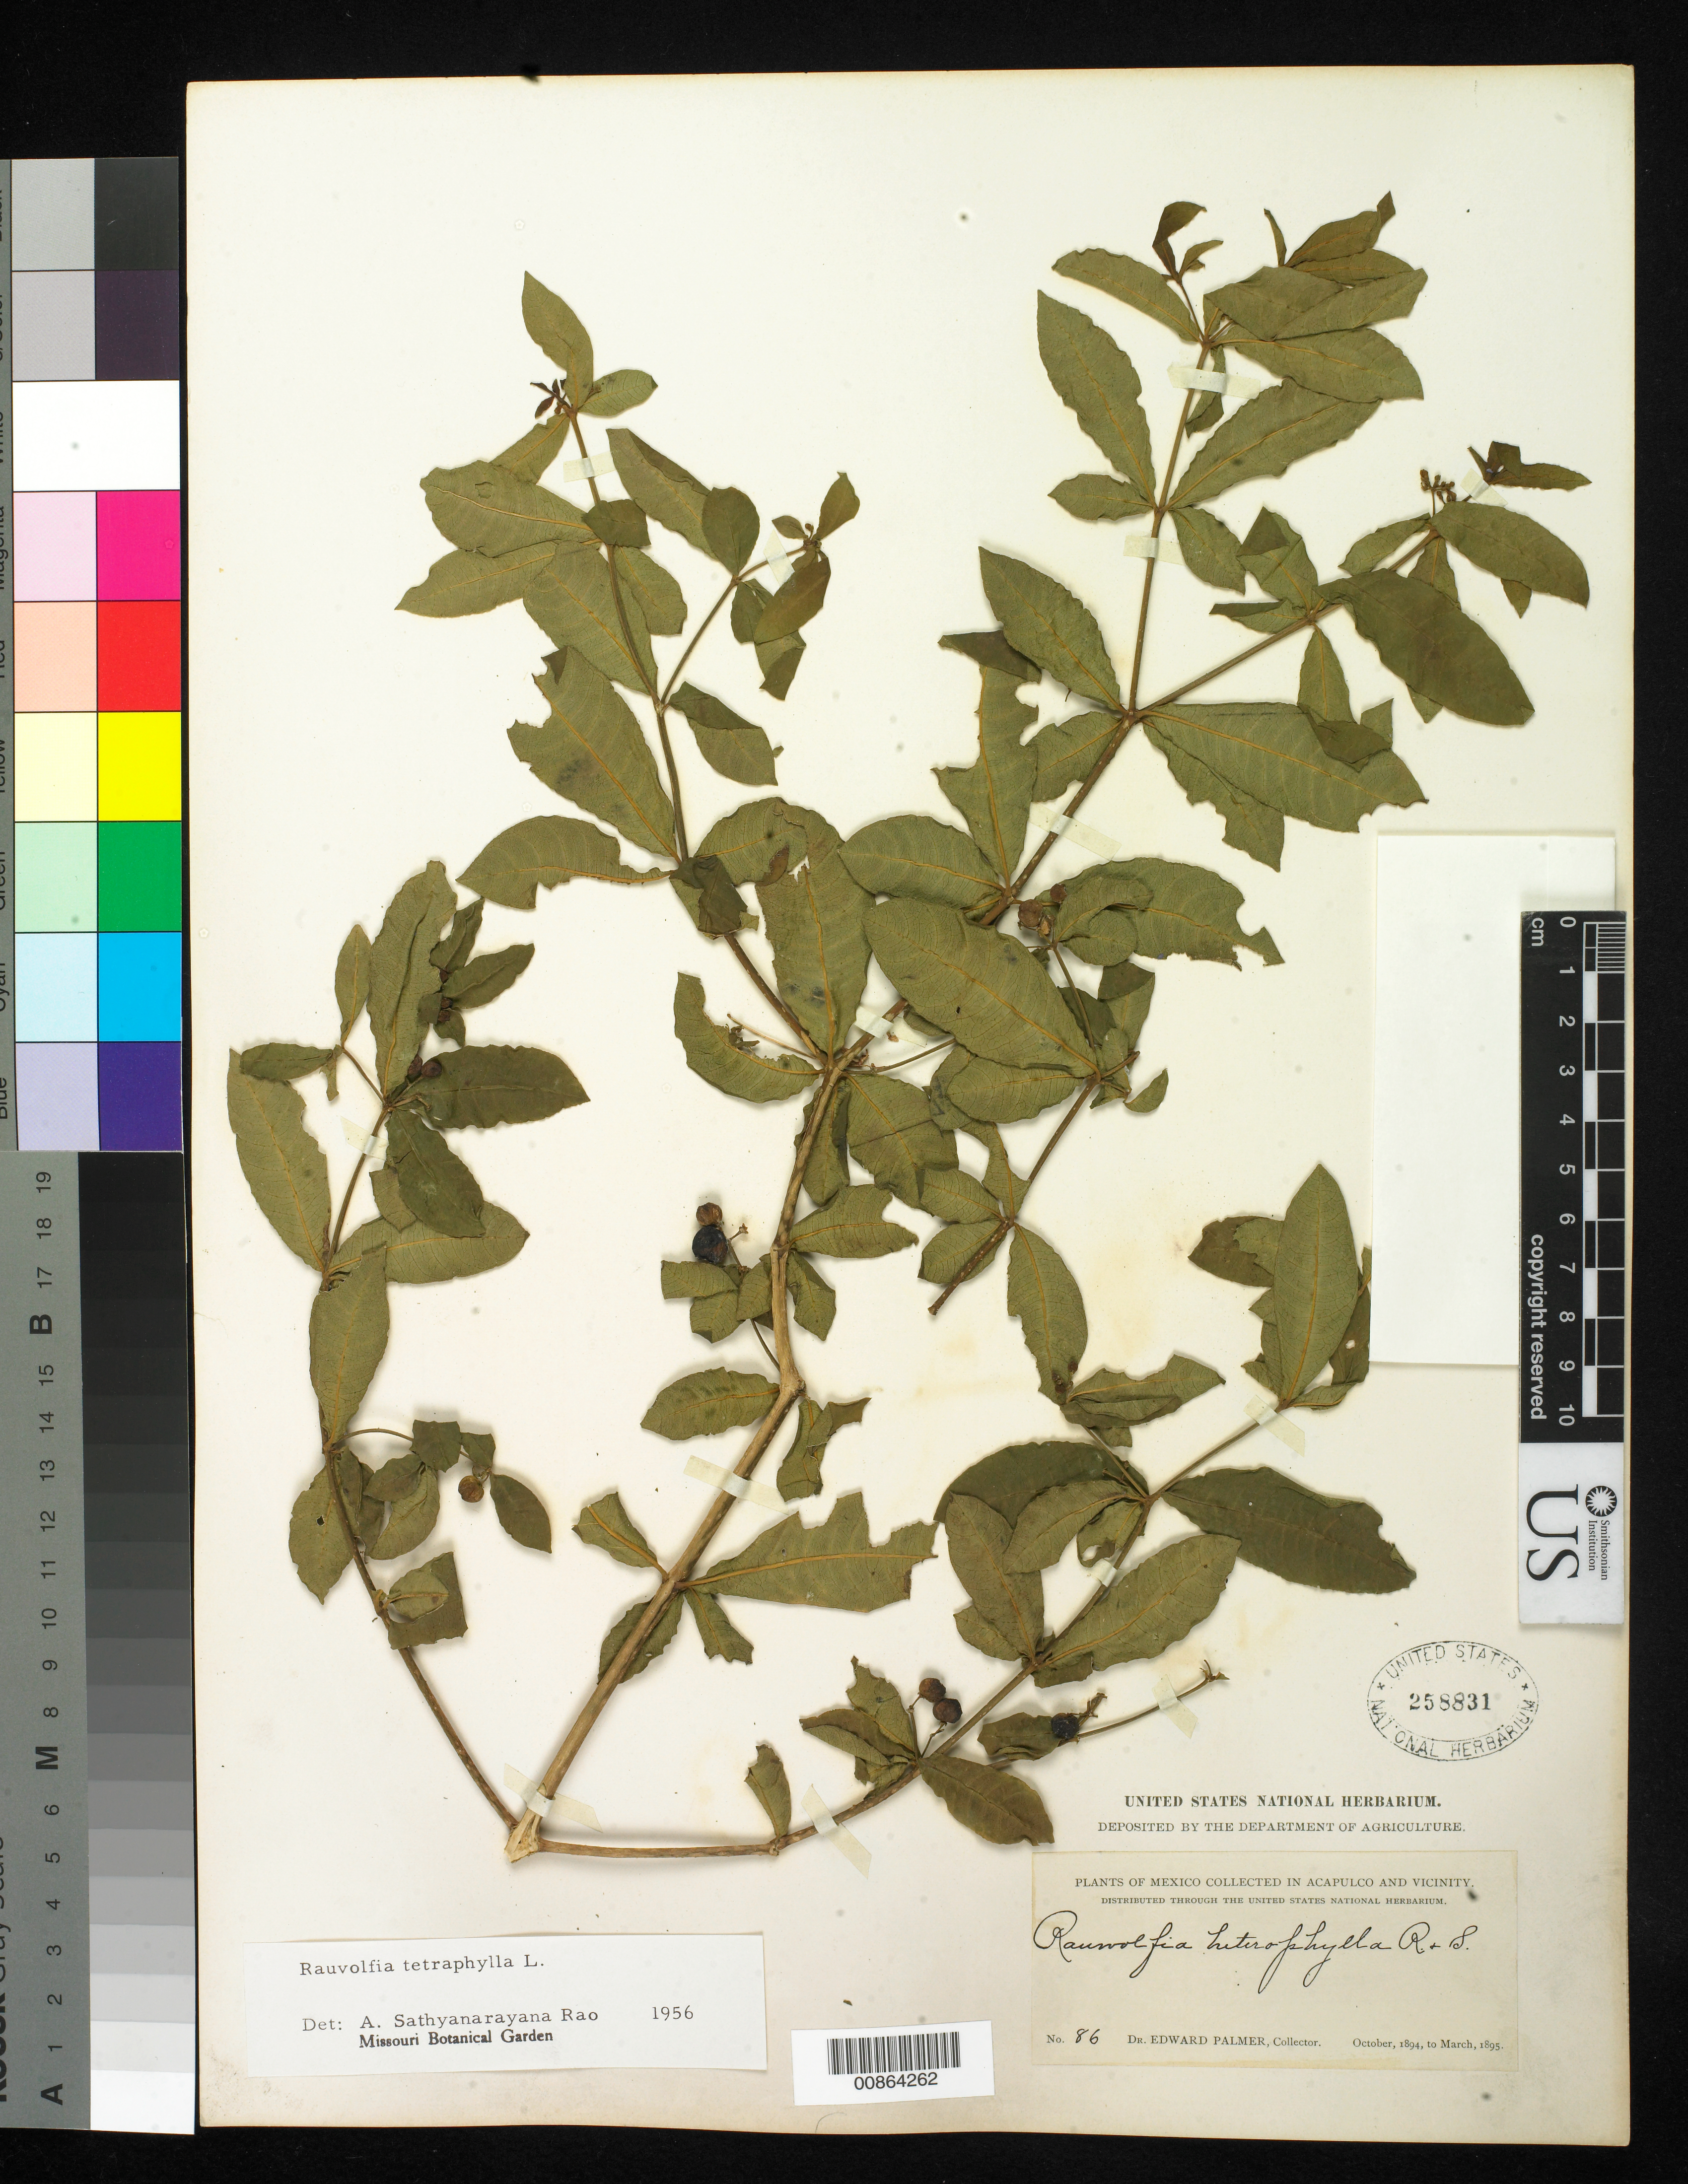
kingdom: Plantae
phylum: Tracheophyta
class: Magnoliopsida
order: Gentianales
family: Apocynaceae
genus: Rauvolfia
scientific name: Rauvolfia tetraphylla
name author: L.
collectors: E. Palmer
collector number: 86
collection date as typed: Oct 1894 to -- Mar 1895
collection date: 1894-10/1895-03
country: Mexico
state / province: Guerrero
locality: Acapulco, Guerrero and vicinity.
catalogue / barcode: US 258831